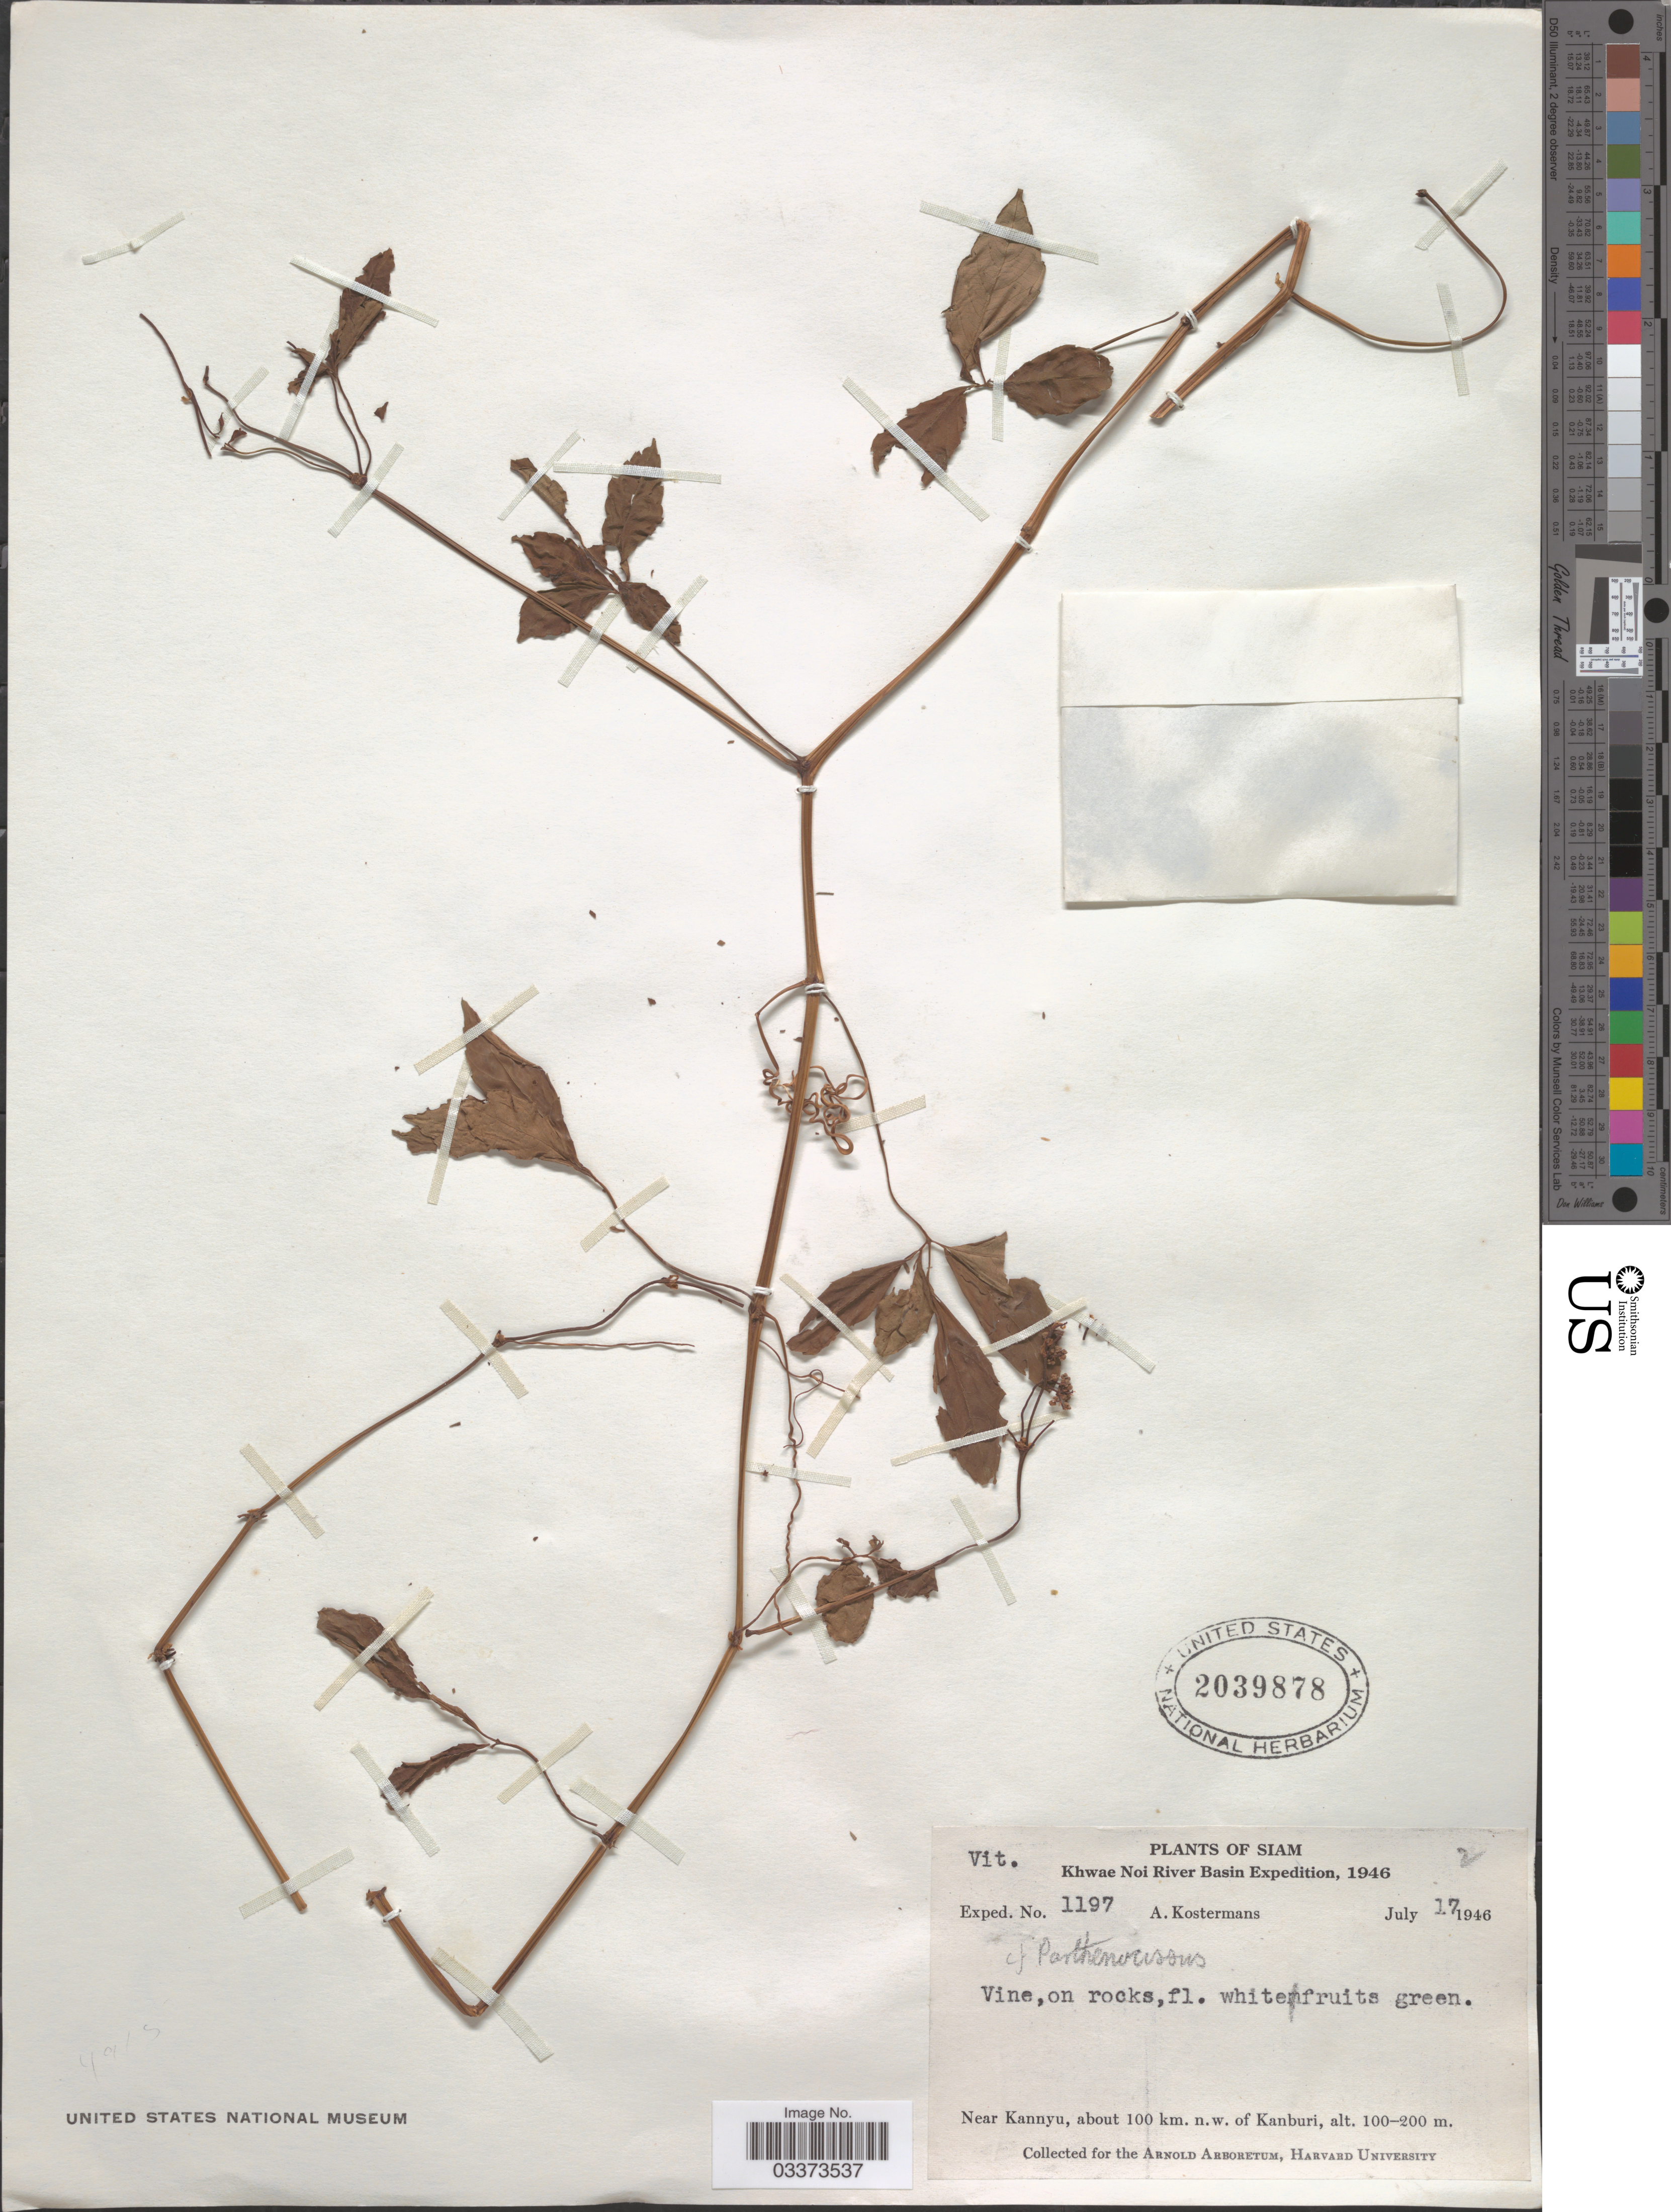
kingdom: Plantae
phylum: Tracheophyta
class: Magnoliopsida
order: Vitales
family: Vitaceae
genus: Parthenocissus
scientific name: Parthenocissus sp.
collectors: A. J. G. Kostermans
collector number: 1197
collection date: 1946-07-17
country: Thailand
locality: Siam. Khwae Noi River Basin. Near Kannyu, about 100 km. n.w. of Kanburi.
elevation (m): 100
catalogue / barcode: US 2039878